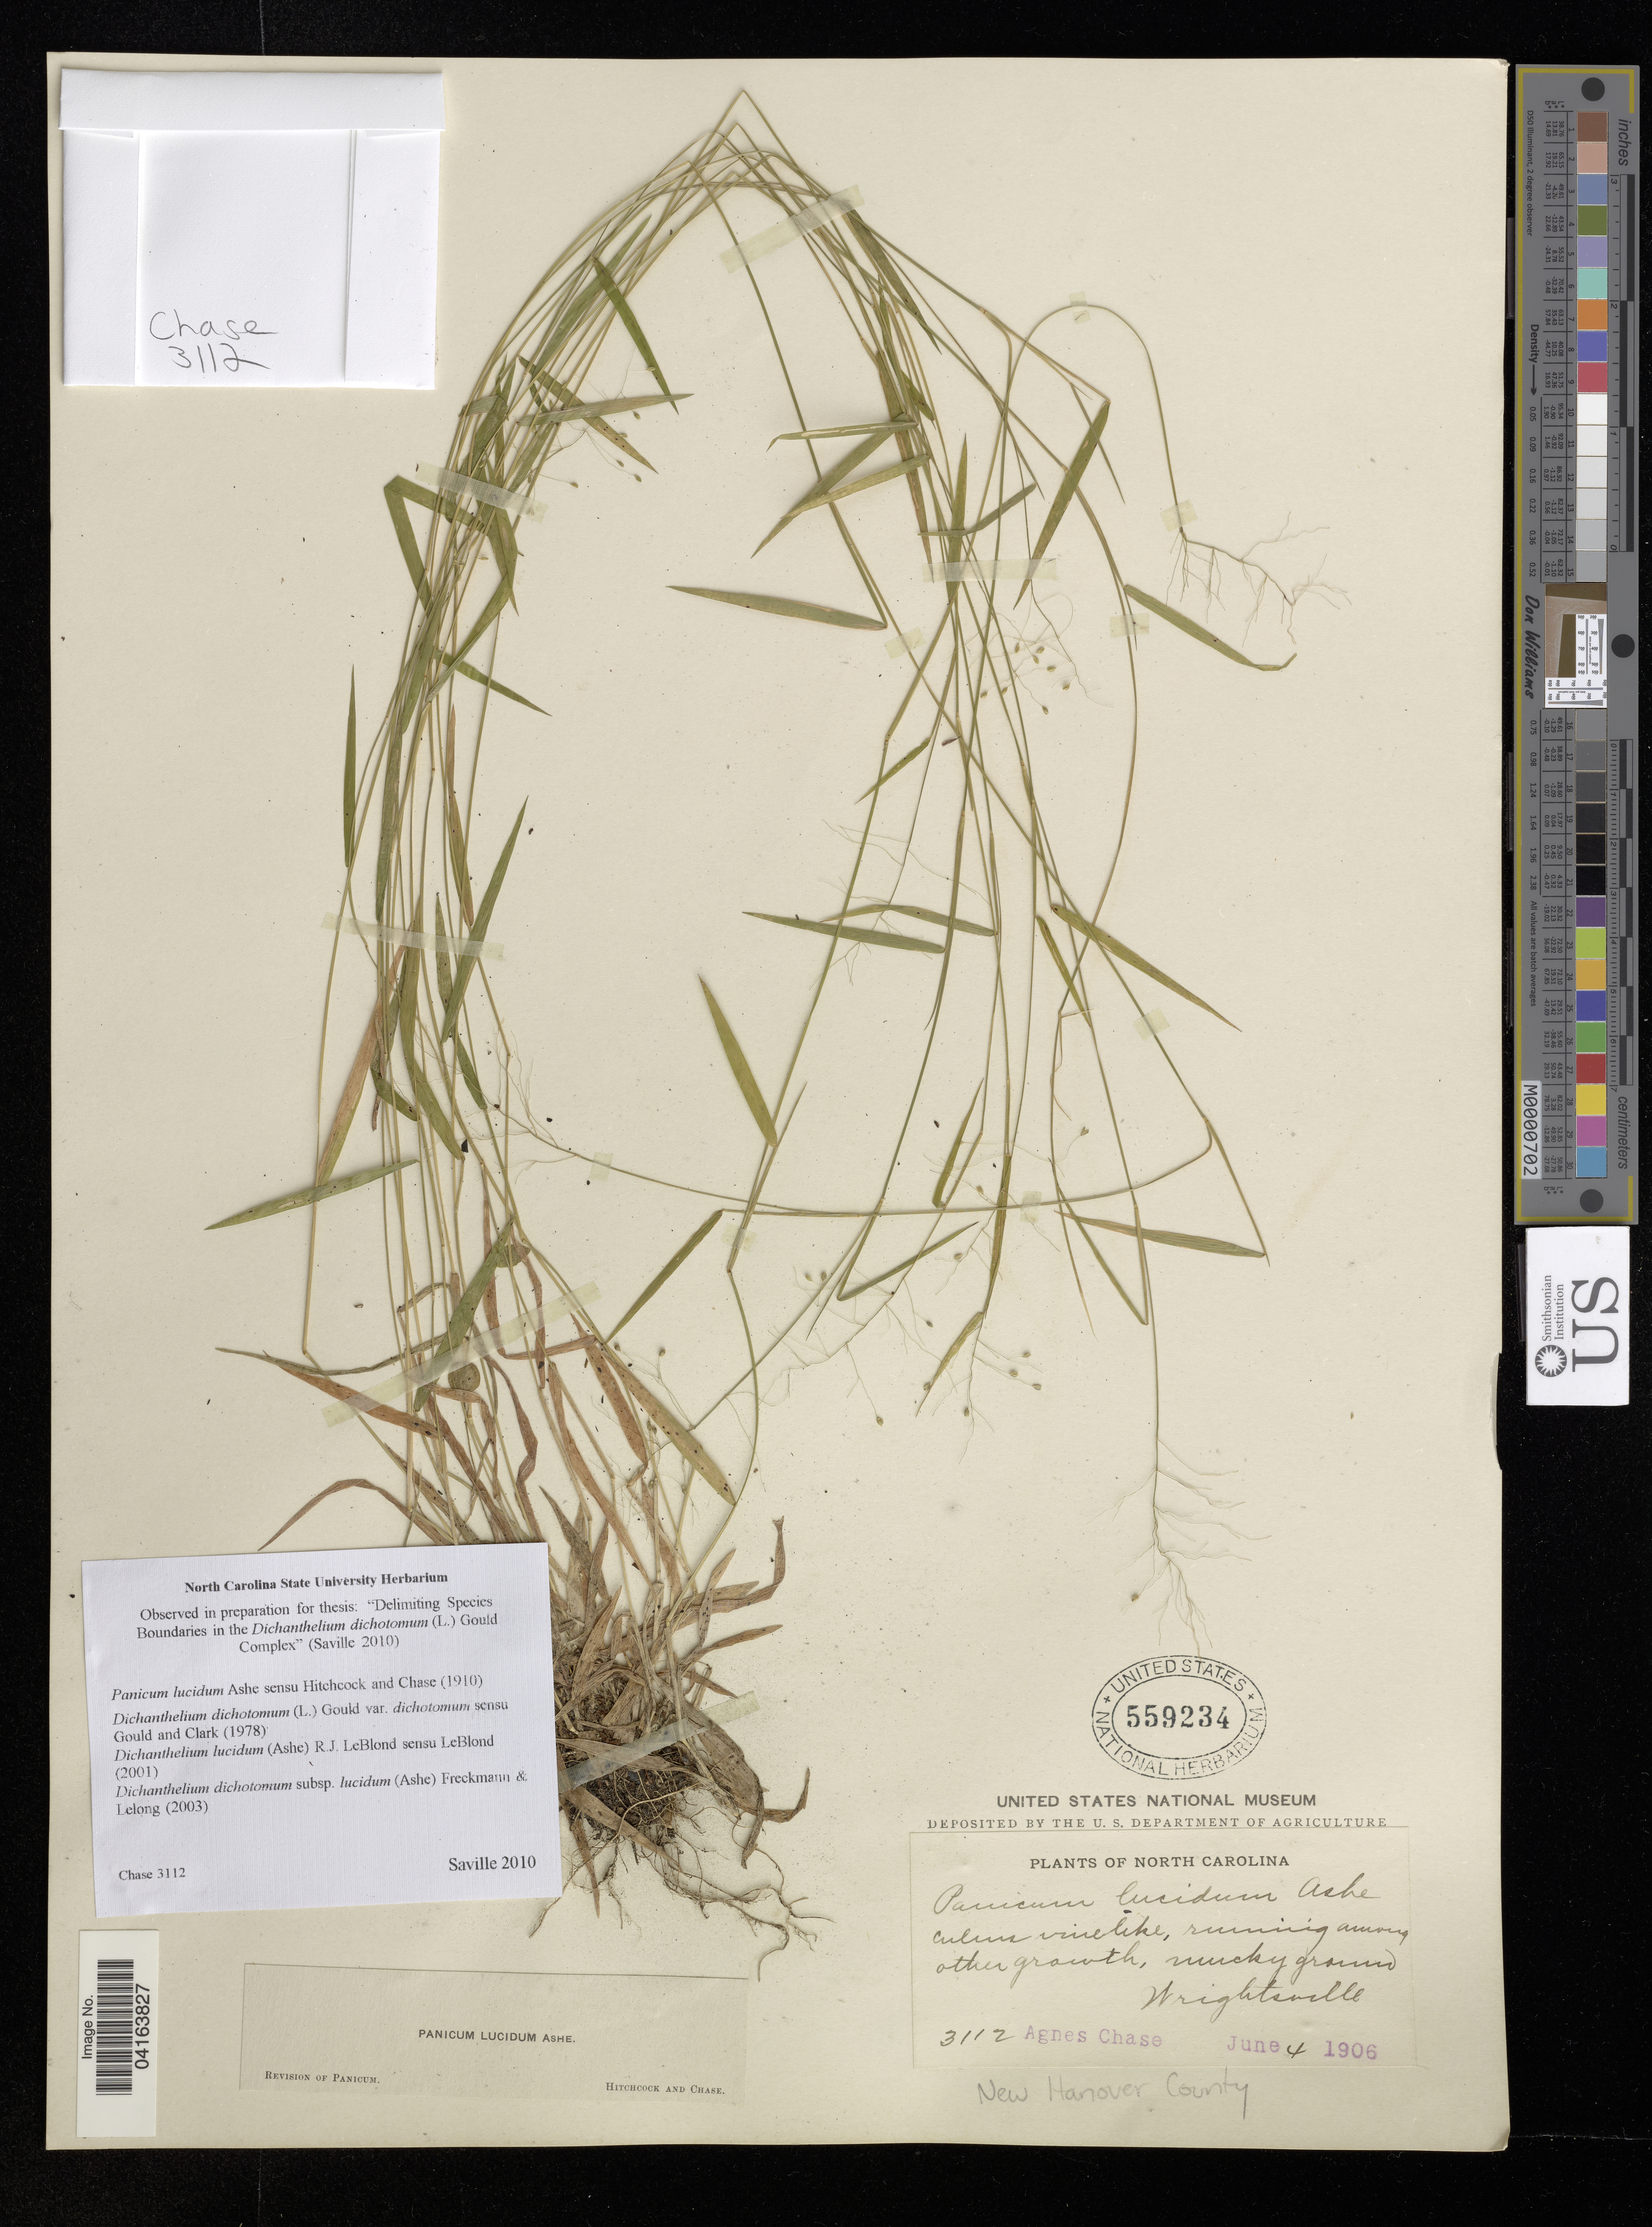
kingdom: Plantae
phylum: Tracheophyta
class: Liliopsida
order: Poales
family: Poaceae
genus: Dichanthelium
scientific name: Dichanthelium dichotomum subsp. lucidum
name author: (Ashe) Freckmann & Lelong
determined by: Saville, A. C., (NCSC), North Carolina State University (UNITED STATES)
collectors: A. Chase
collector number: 3112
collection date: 1906-06-04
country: United States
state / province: North Carolina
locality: New Hanover County.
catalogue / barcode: US 559234